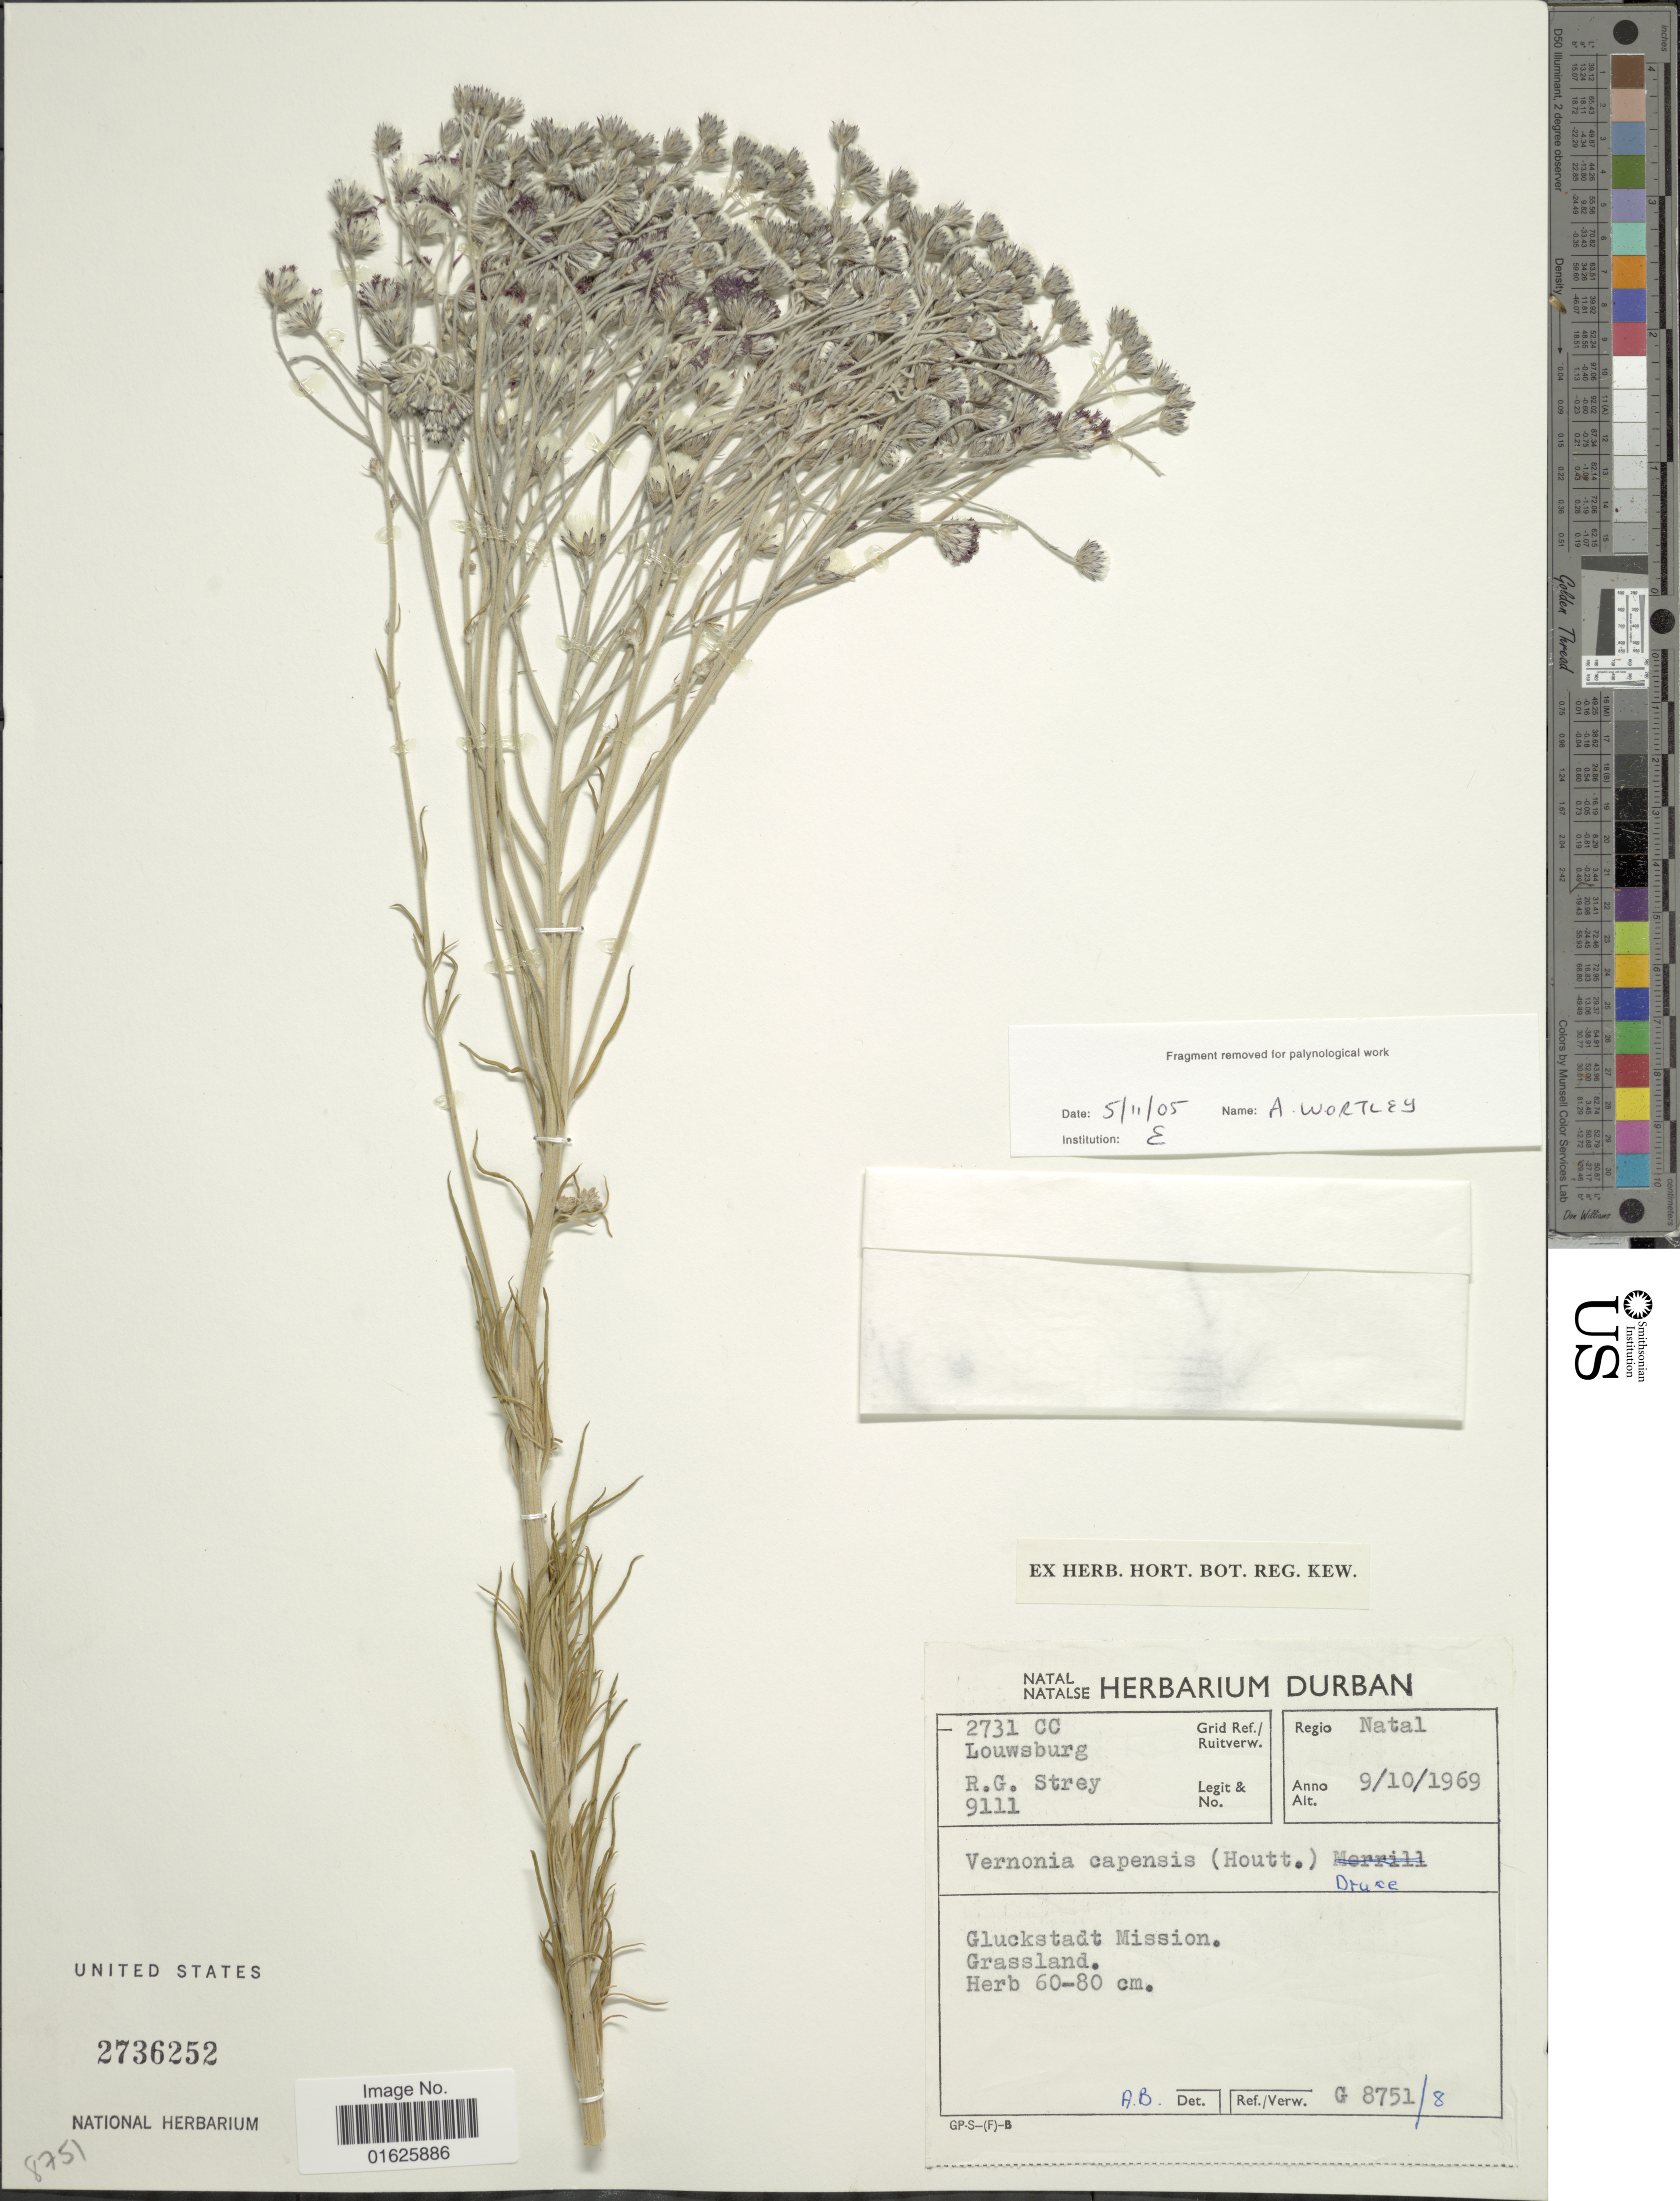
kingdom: Plantae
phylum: Tracheophyta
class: Magnoliopsida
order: Asterales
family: Asteraceae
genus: Hilliardiella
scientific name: Hilliardiella pinifolia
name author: (Less.) H. Rob.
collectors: R. G. Strey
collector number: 9111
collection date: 1969-10-09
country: South Africa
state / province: KwaZulu-Natal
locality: Regio Natal, Gluckstadt Mission, Grassland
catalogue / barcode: US 2736252